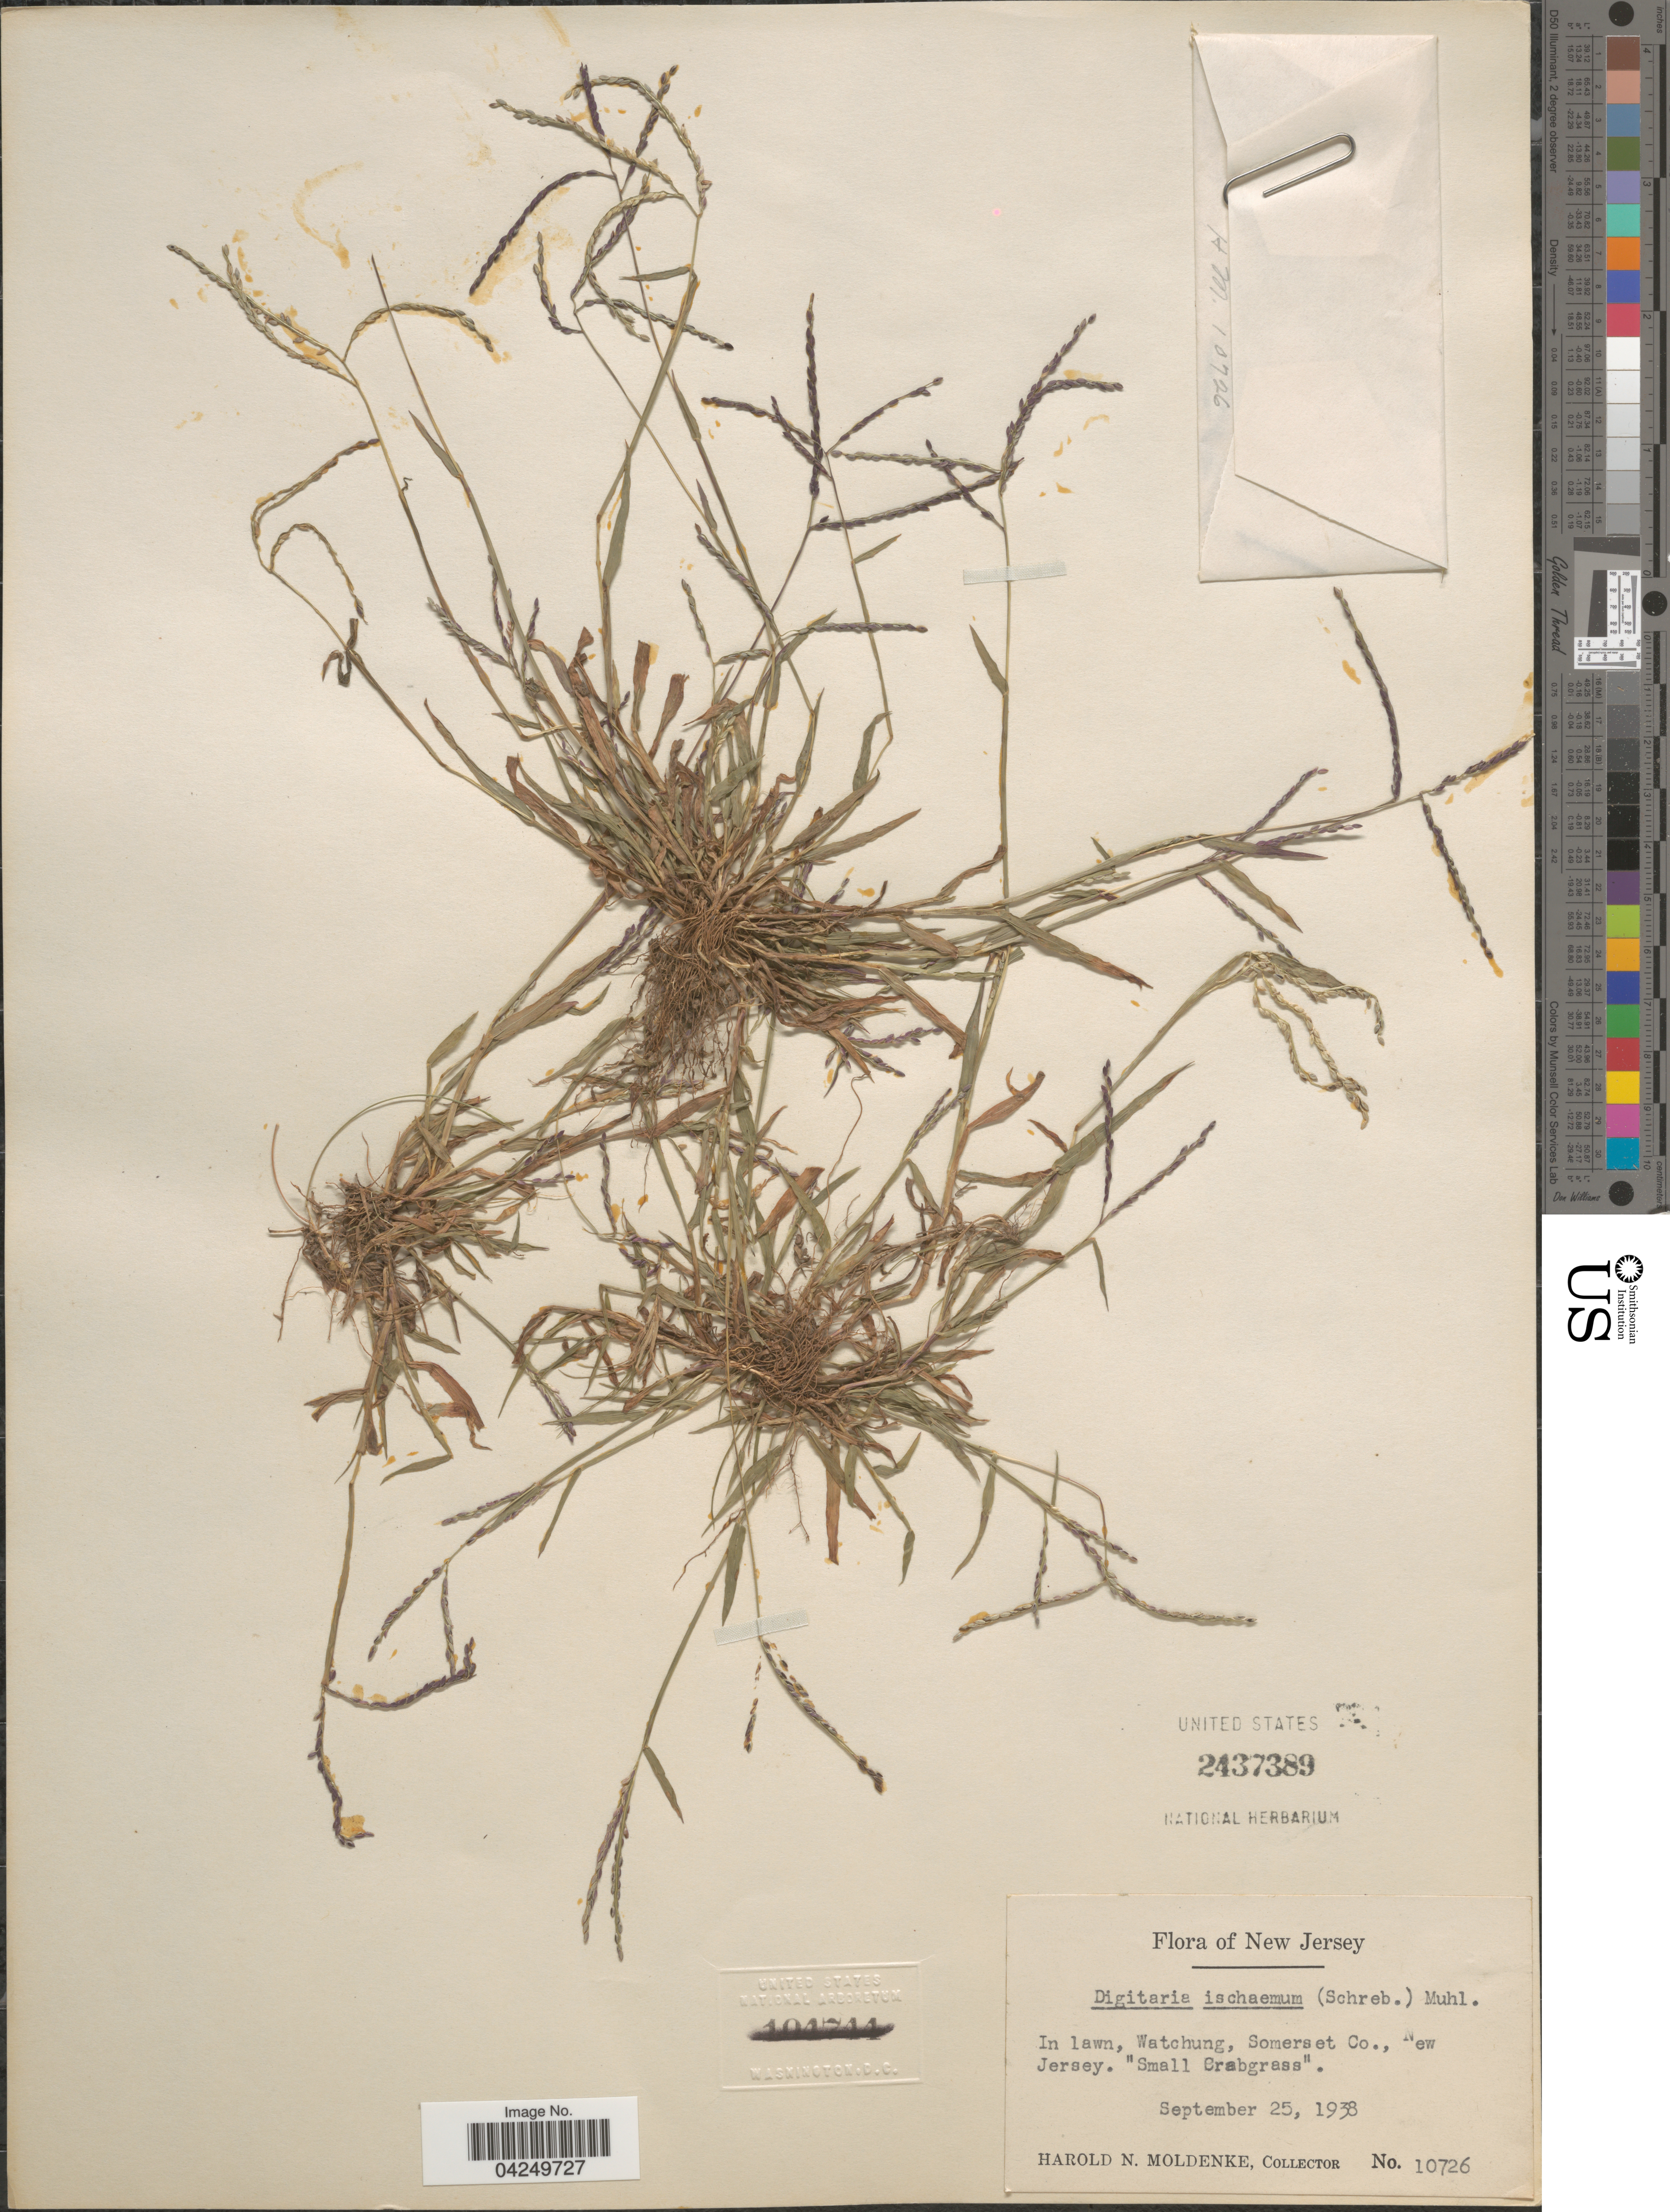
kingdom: Plantae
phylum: Tracheophyta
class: Liliopsida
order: Poales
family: Poaceae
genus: Digitaria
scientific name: Digitaria ischaemum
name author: (Schreber) Schreber ex Muhl.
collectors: H. N. Moldenke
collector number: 10726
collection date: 1938-09-25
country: United States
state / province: New Jersey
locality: In lawn, Watchung, Somerset Co.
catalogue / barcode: US 2437389